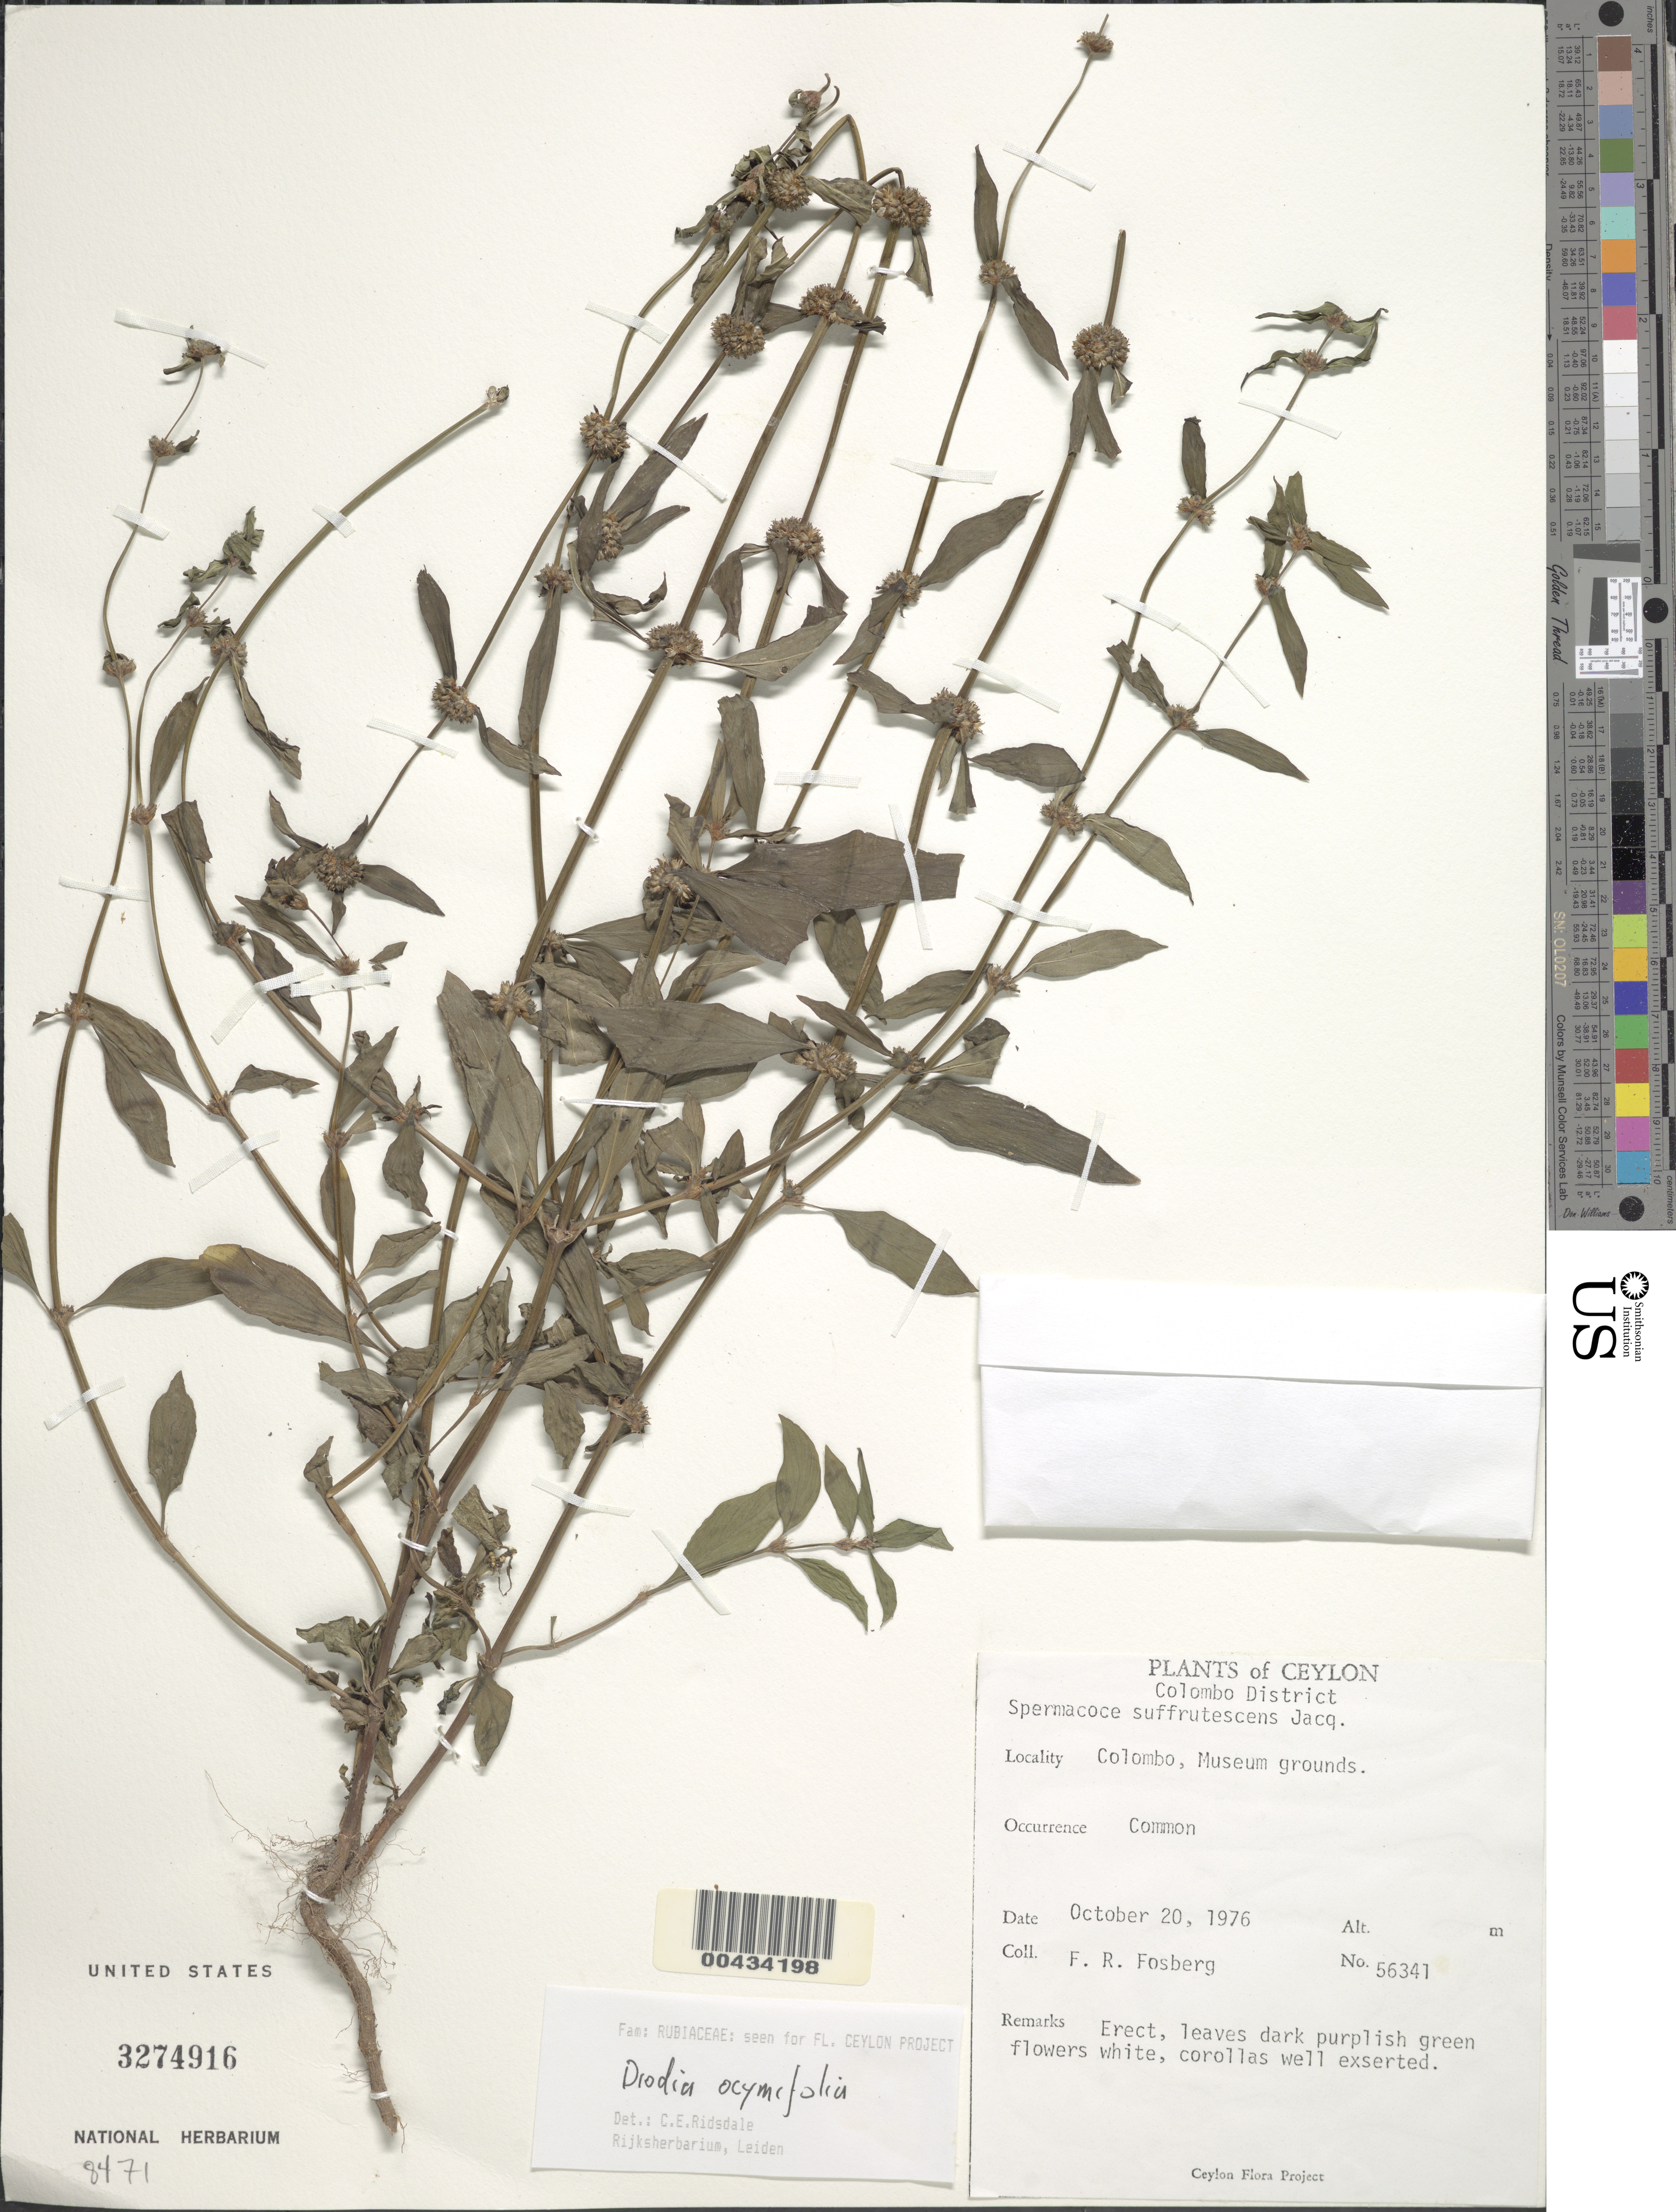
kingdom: Plantae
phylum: Tracheophyta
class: Magnoliopsida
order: Gentianales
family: Rubiaceae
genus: Diodia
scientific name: Diodia ocymifolia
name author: (Willd.) Bremek.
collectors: F. R. Fosberg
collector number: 56341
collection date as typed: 20 Oct 1976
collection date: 1976-10-20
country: Sri Lanka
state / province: Western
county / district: Colombo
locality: Colombo, museum grounds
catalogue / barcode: US 3274916